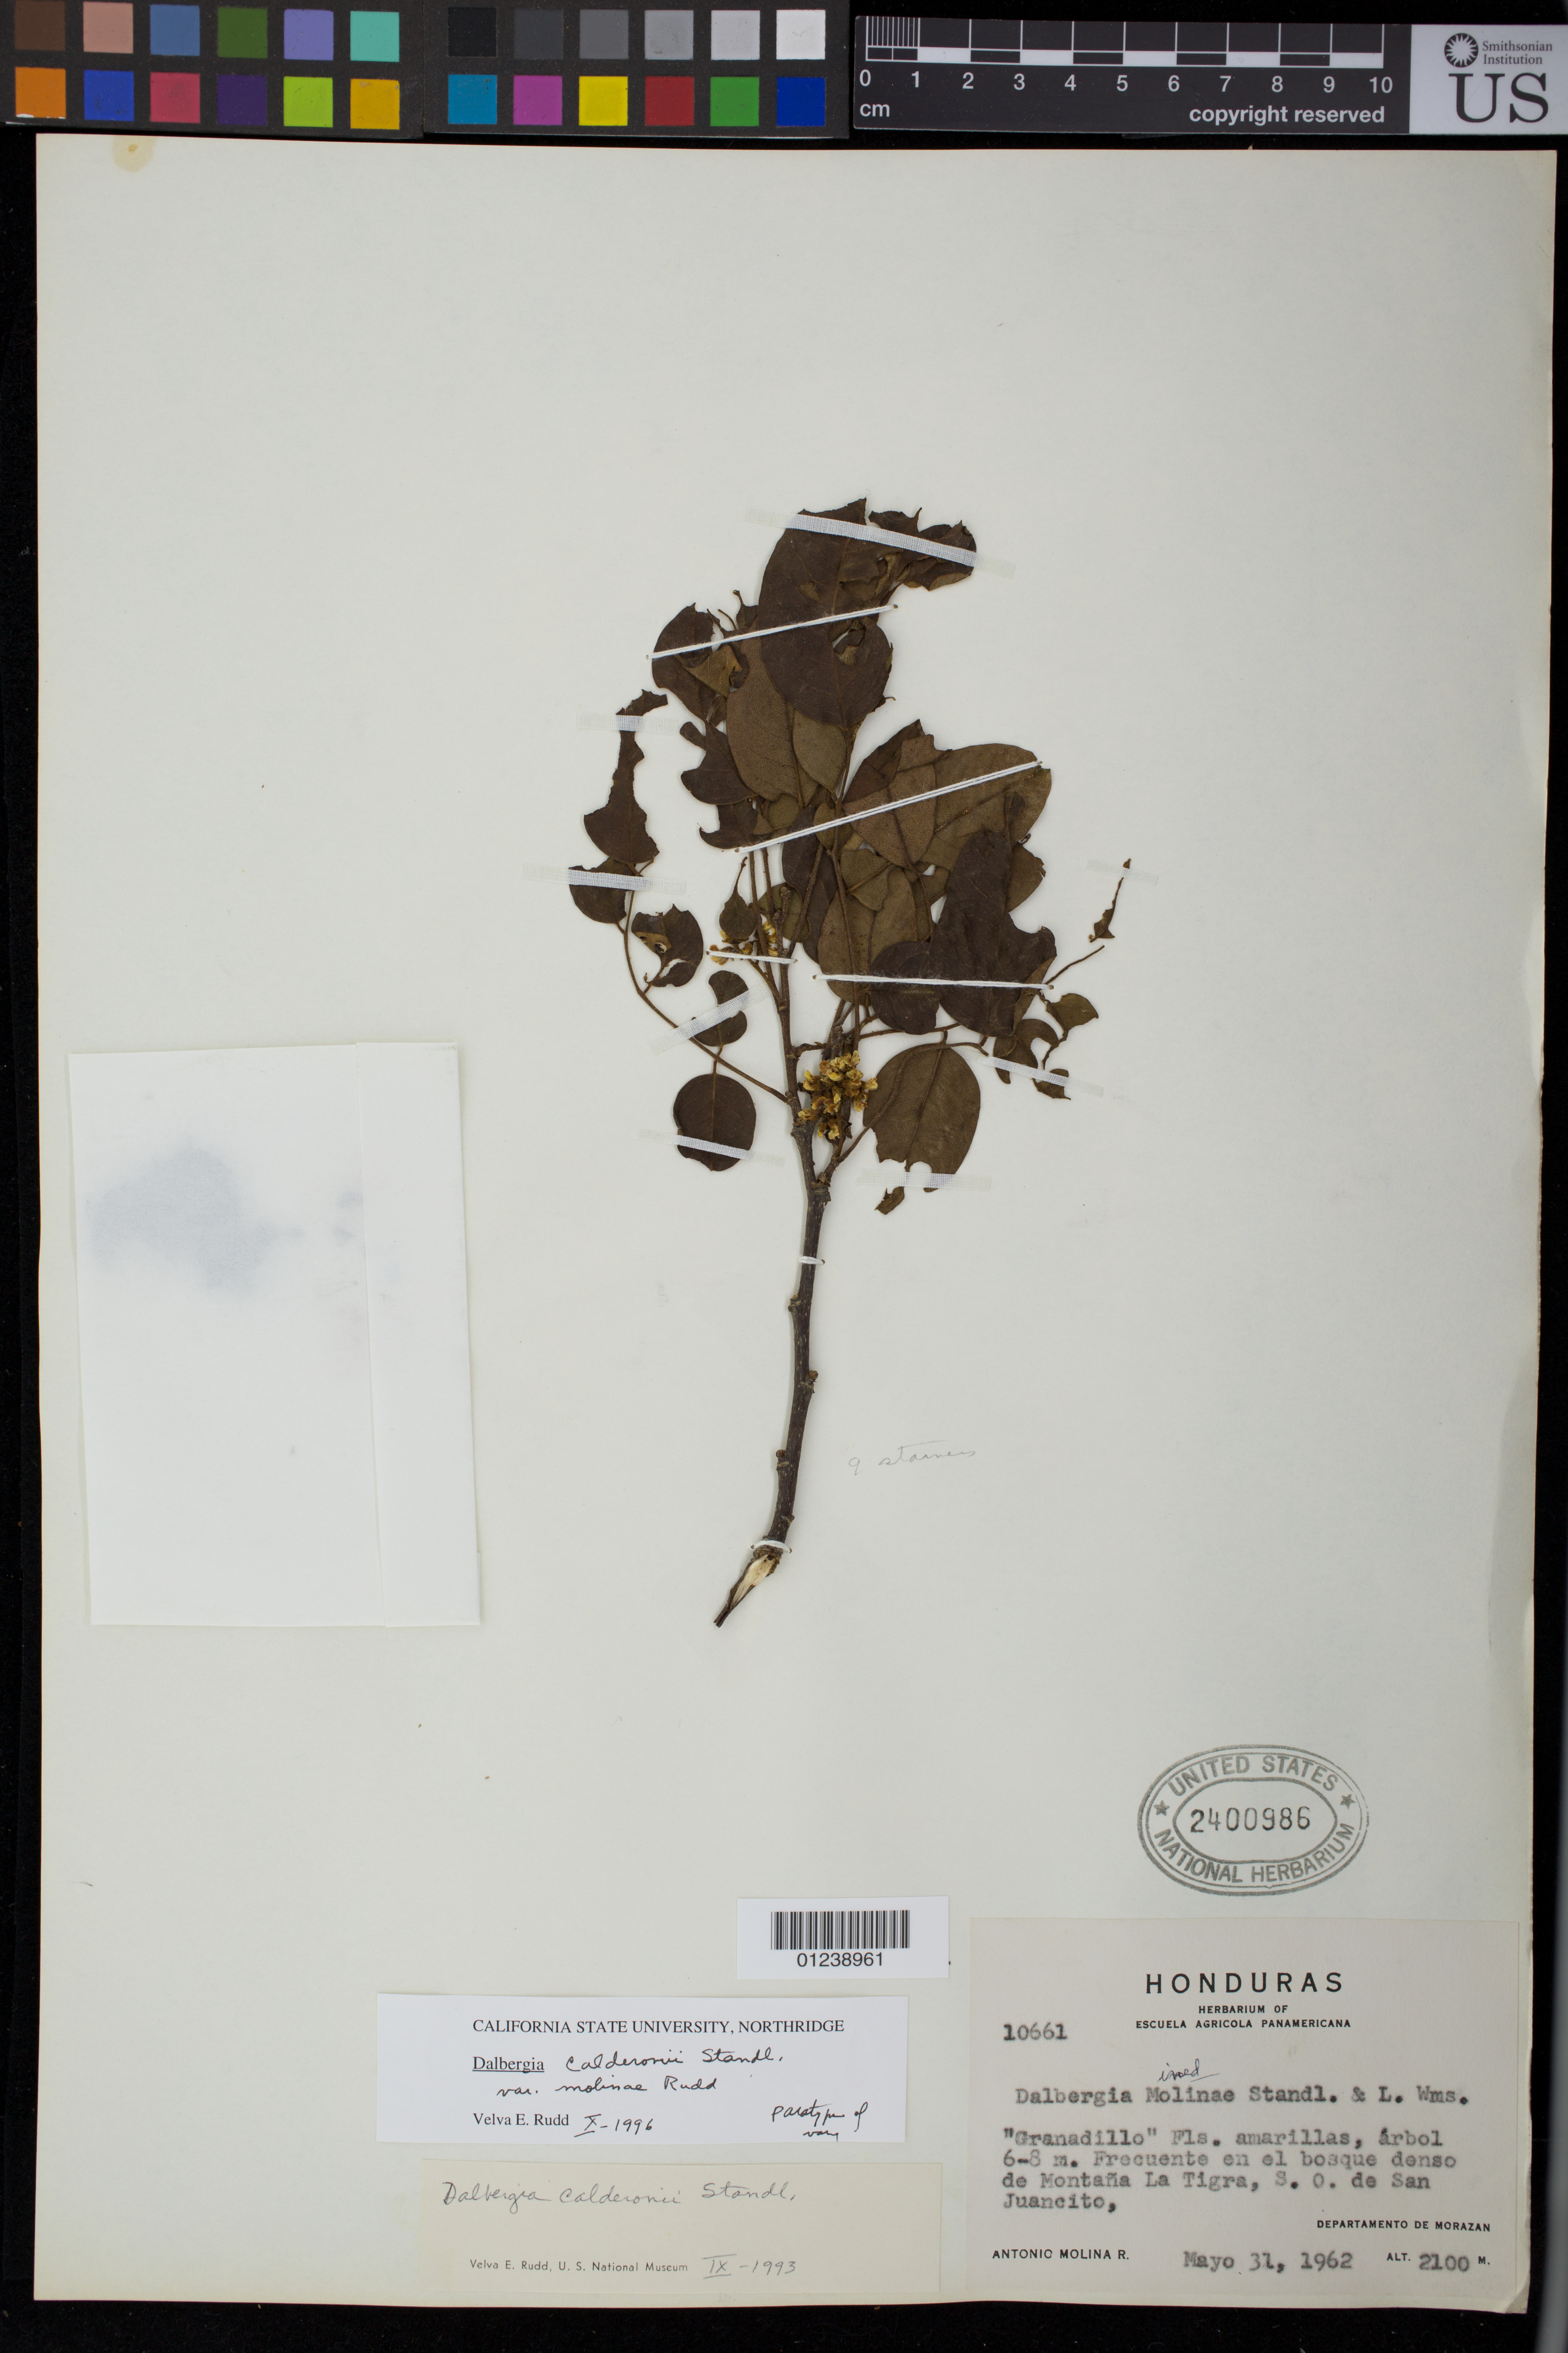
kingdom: Plantae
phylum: Tracheophyta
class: Magnoliopsida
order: Fabales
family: Fabaceae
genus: Dalbergia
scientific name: Dalbergia calderonii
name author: Standl.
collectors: A. Molina R.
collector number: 10661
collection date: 1962-05-31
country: Honduras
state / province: Fco. Morazán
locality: en el bosque denso de Montaya La Tigra, S.O. de San Juancito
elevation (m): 2100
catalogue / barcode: US 2400986